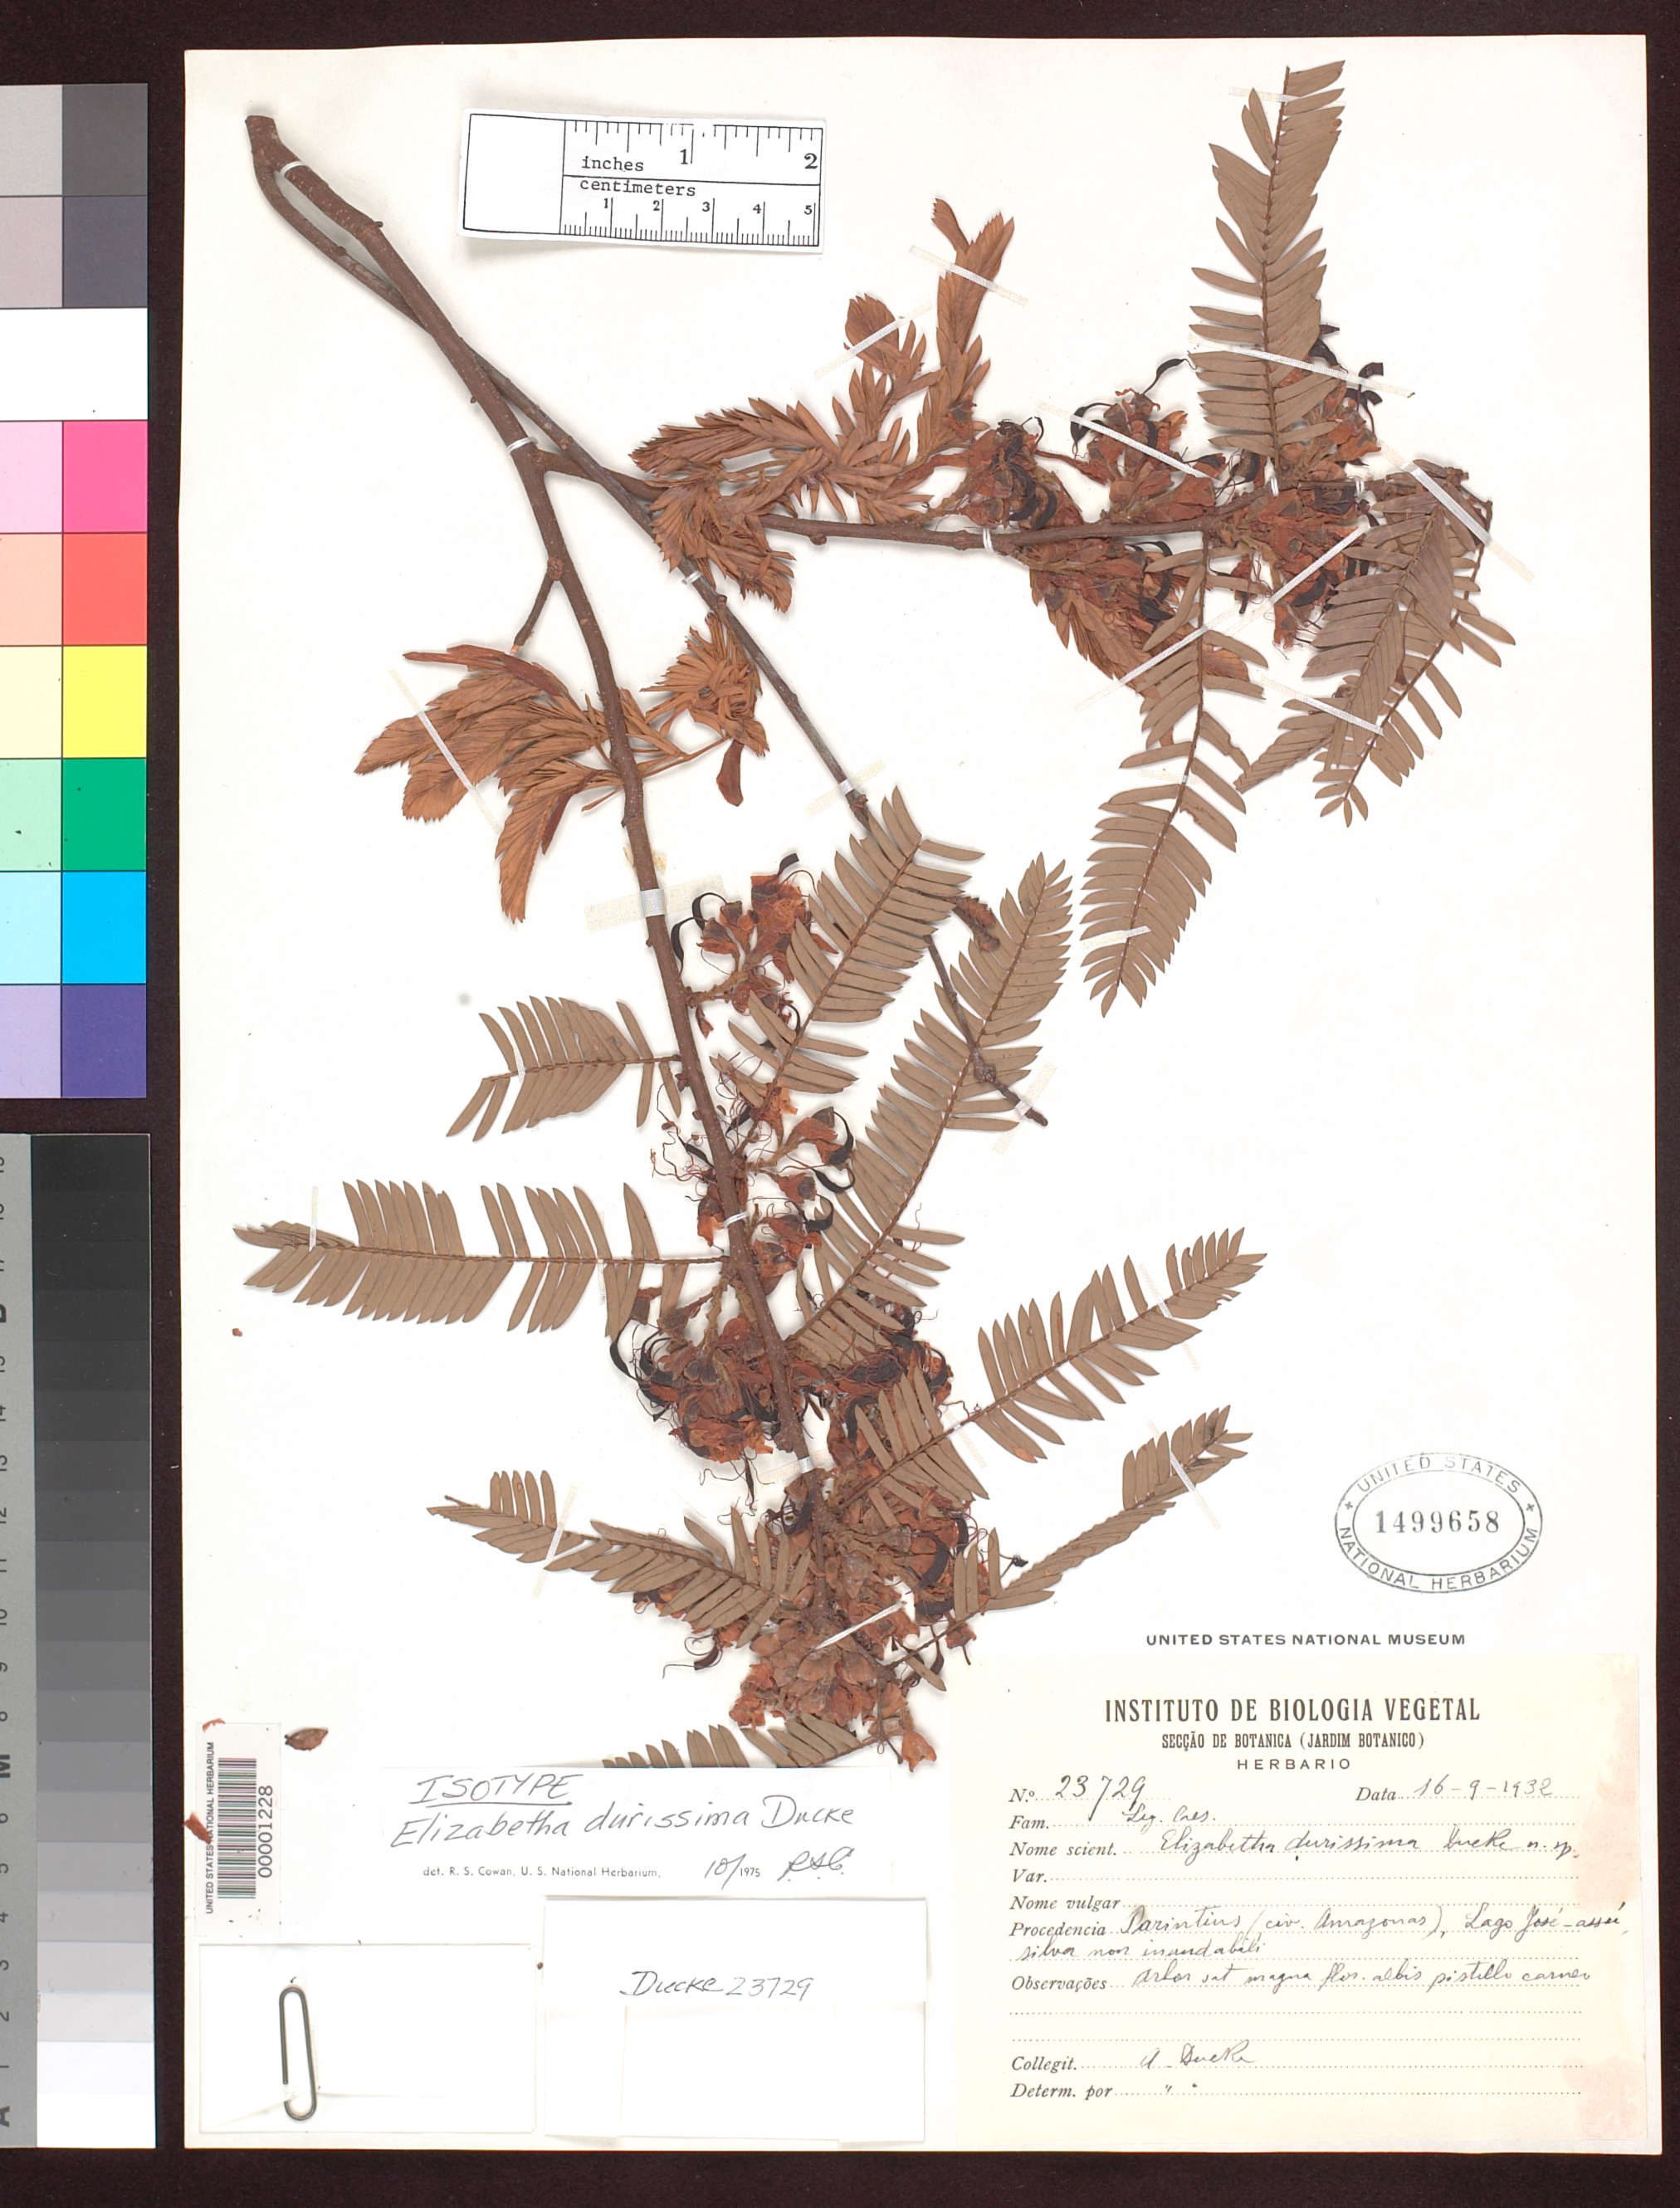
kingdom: Plantae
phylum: Tracheophyta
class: Magnoliopsida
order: Fabales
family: Fabaceae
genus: Elizabetha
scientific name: Elizabetha durissima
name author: Ducke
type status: Isotype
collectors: A. Ducke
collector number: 23729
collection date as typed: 16 Sep 1932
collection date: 1932-09-16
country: Brazil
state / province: Amazonas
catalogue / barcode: US 1499658